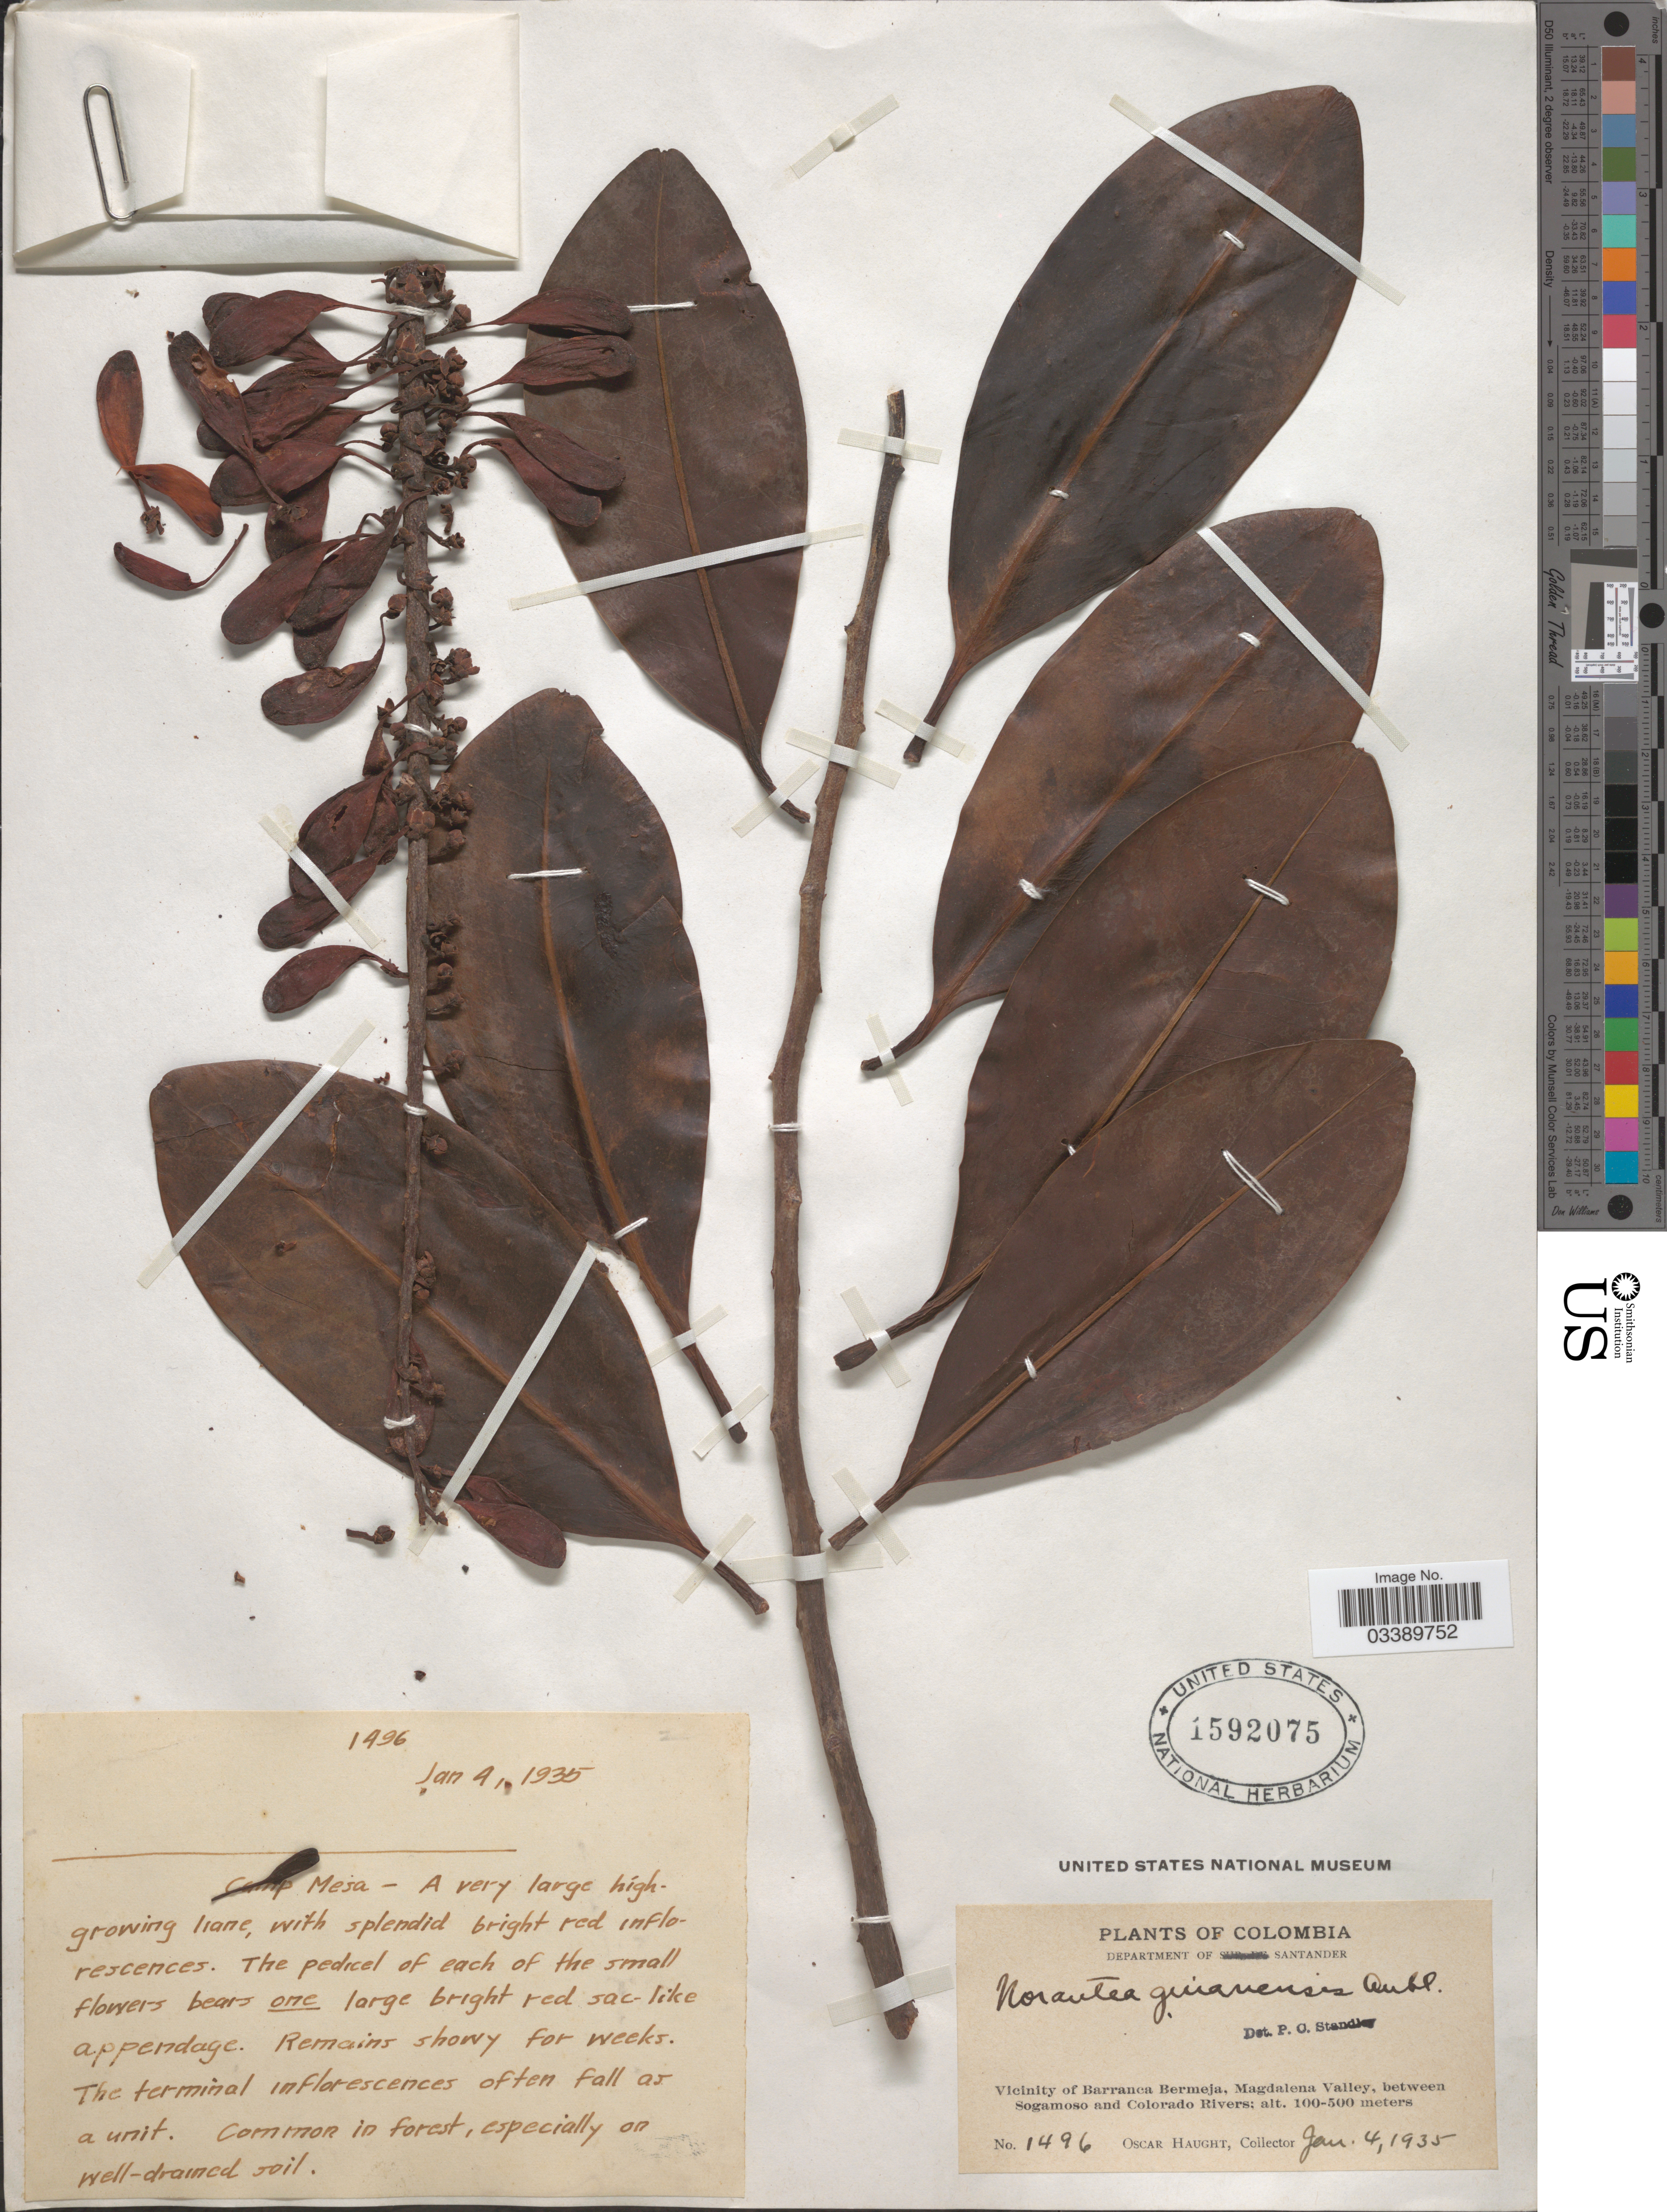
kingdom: Plantae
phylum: Tracheophyta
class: Magnoliopsida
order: Ericales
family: Marcgraviaceae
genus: Norantea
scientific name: Norantea guianensis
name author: Aubl.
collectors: O. L. Haught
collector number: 1496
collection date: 1935-01-04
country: Colombia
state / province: Santander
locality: Department of Santander. Vicinity of Barranca Bermeja, Magdalena Valley, between Sogamoso and Colorado Rivers.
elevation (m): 100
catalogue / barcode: US 1592075